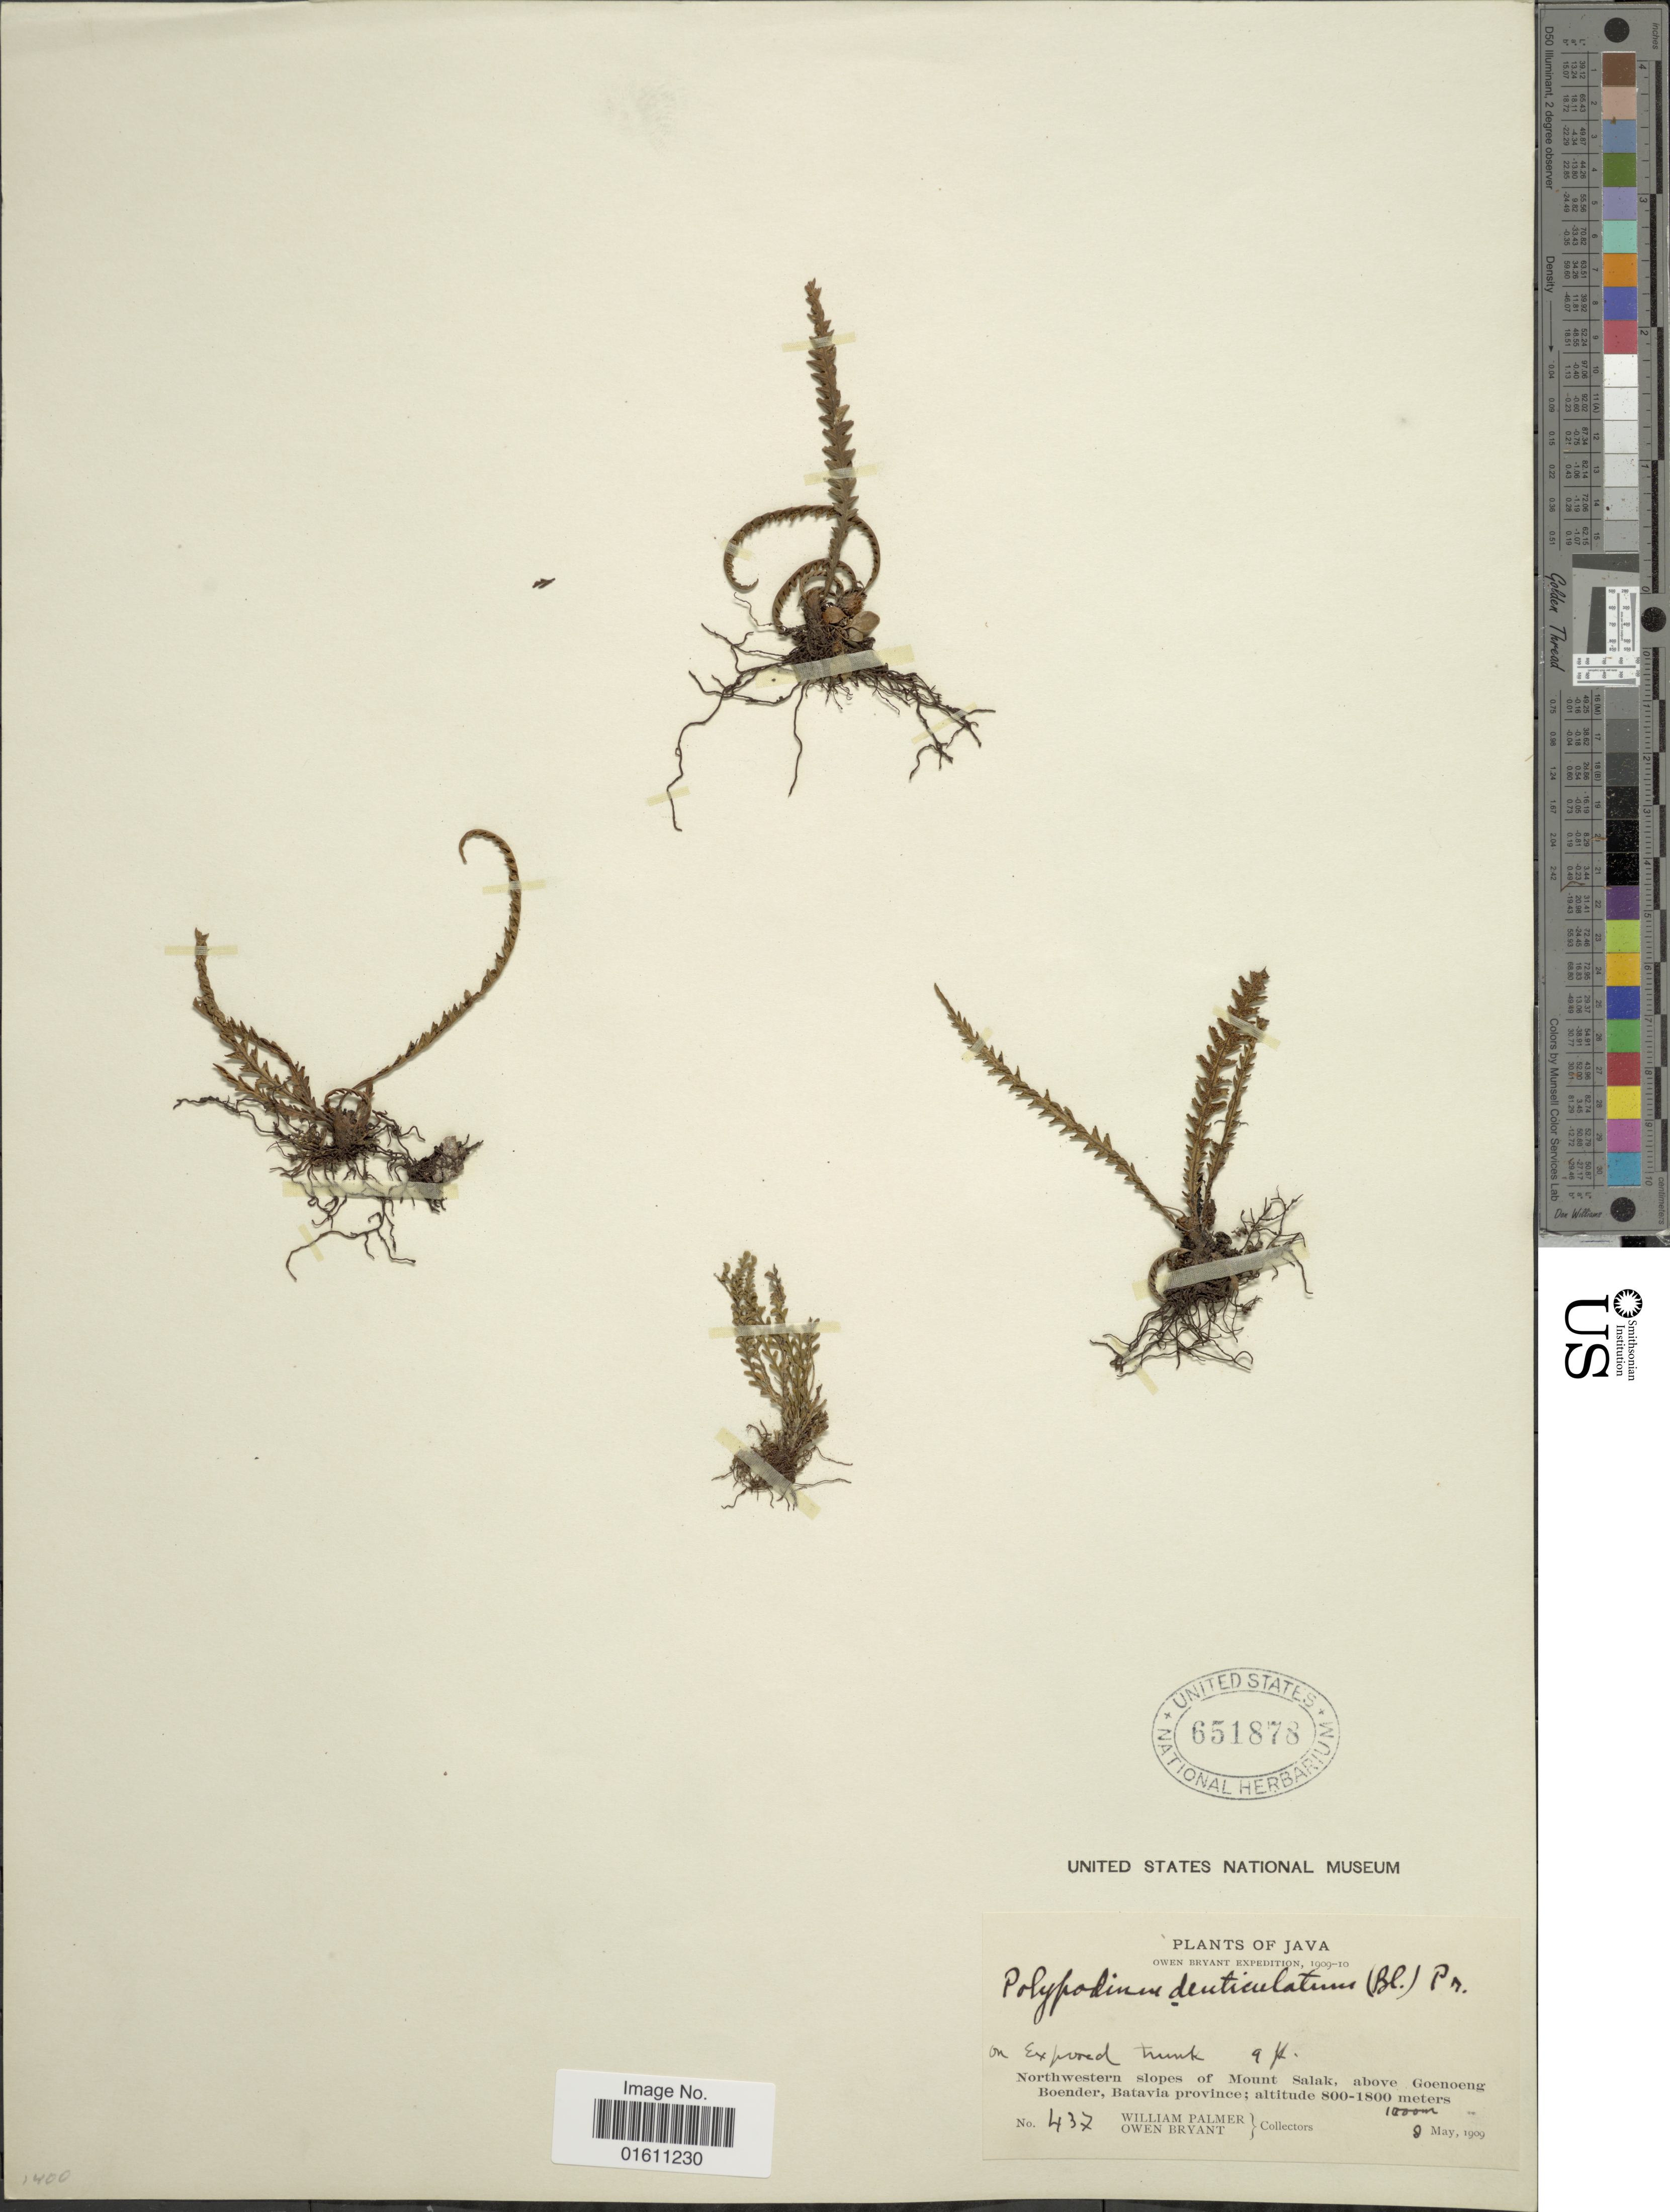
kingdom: Plantae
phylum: Tracheophyta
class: Polypodiopsida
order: Polypodiales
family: Polypodiaceae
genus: Ctenopterella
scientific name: Ctenopterella denticulata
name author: (Blume) Parris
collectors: W. Palmer & O. Bryant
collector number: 437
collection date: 1909-05-09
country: Indonesia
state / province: Java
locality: Java, northwestern slopes of Mount Salakm aboive Goenoeng Boender, Batavia province.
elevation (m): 1000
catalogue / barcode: US 651873